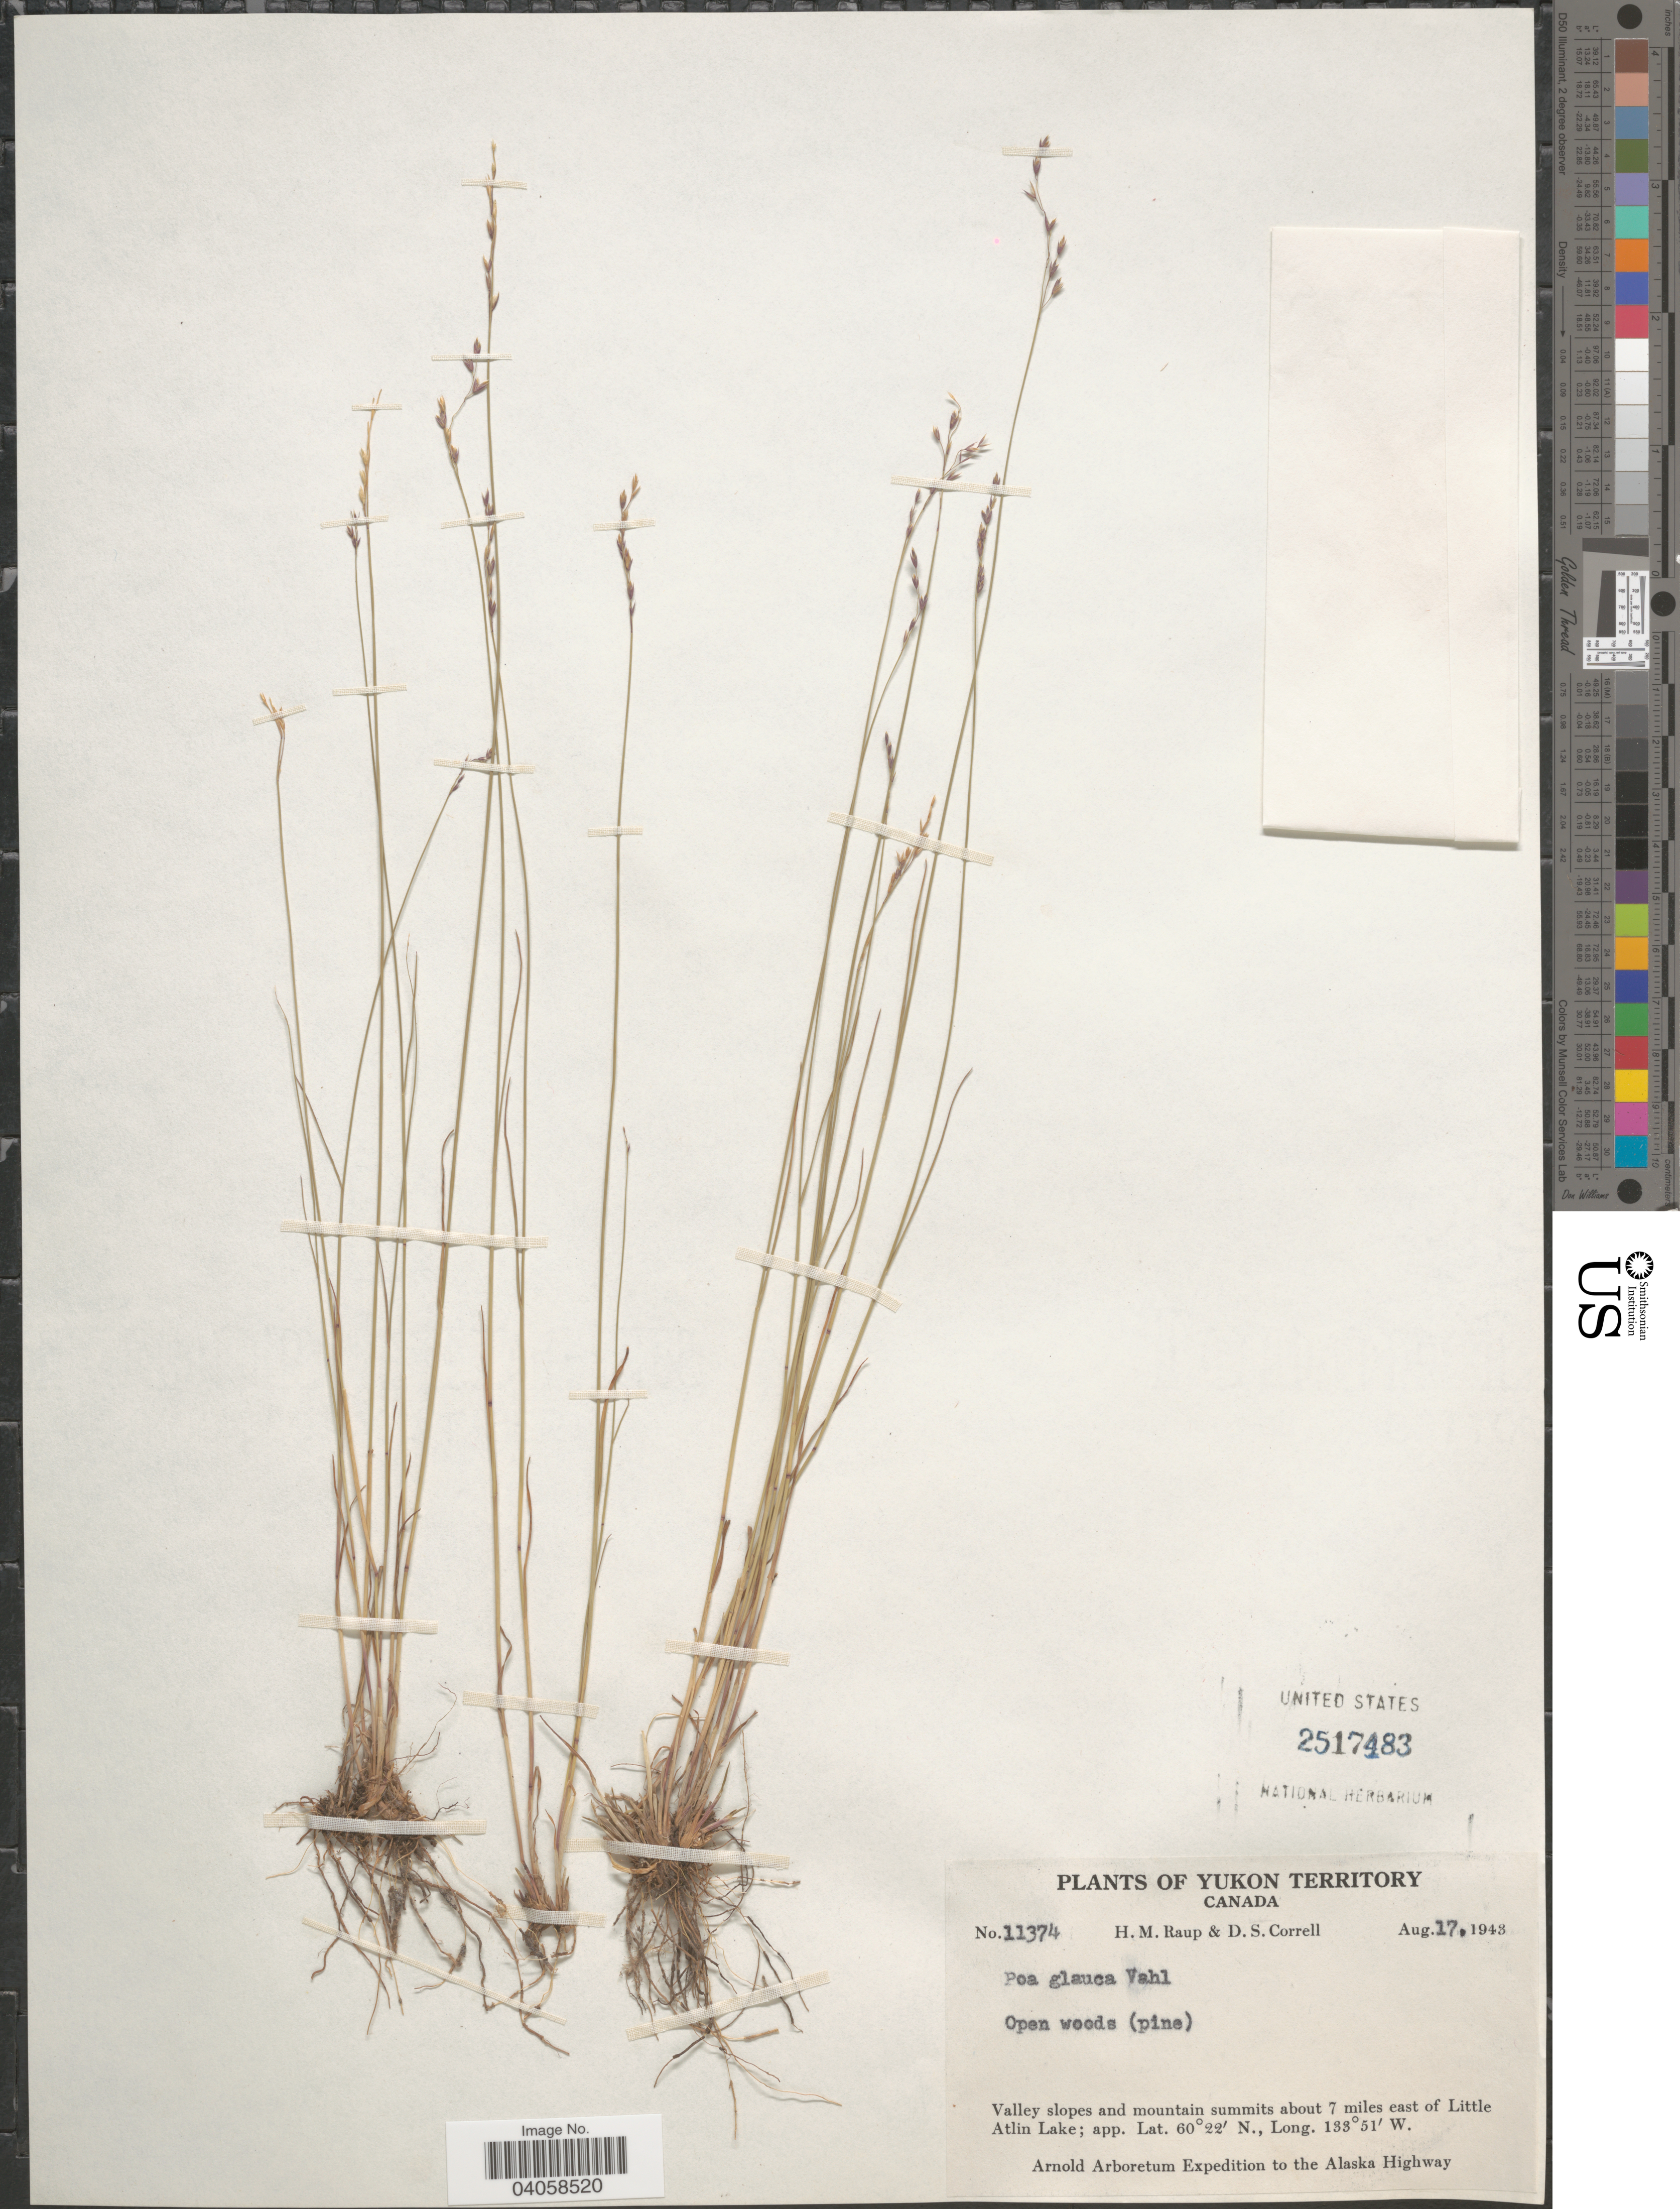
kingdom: Plantae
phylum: Tracheophyta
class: Liliopsida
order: Poales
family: Poaceae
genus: Poa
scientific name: Poa glauca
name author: Vahl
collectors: H. Raup & D. S. Correll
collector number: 11374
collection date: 1943-08-17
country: Canada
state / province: Yukon Territory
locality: Valley slopes and mountain summits about 7 miles east of Little Atlin Lake. Alaska Highway.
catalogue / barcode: US 2517483